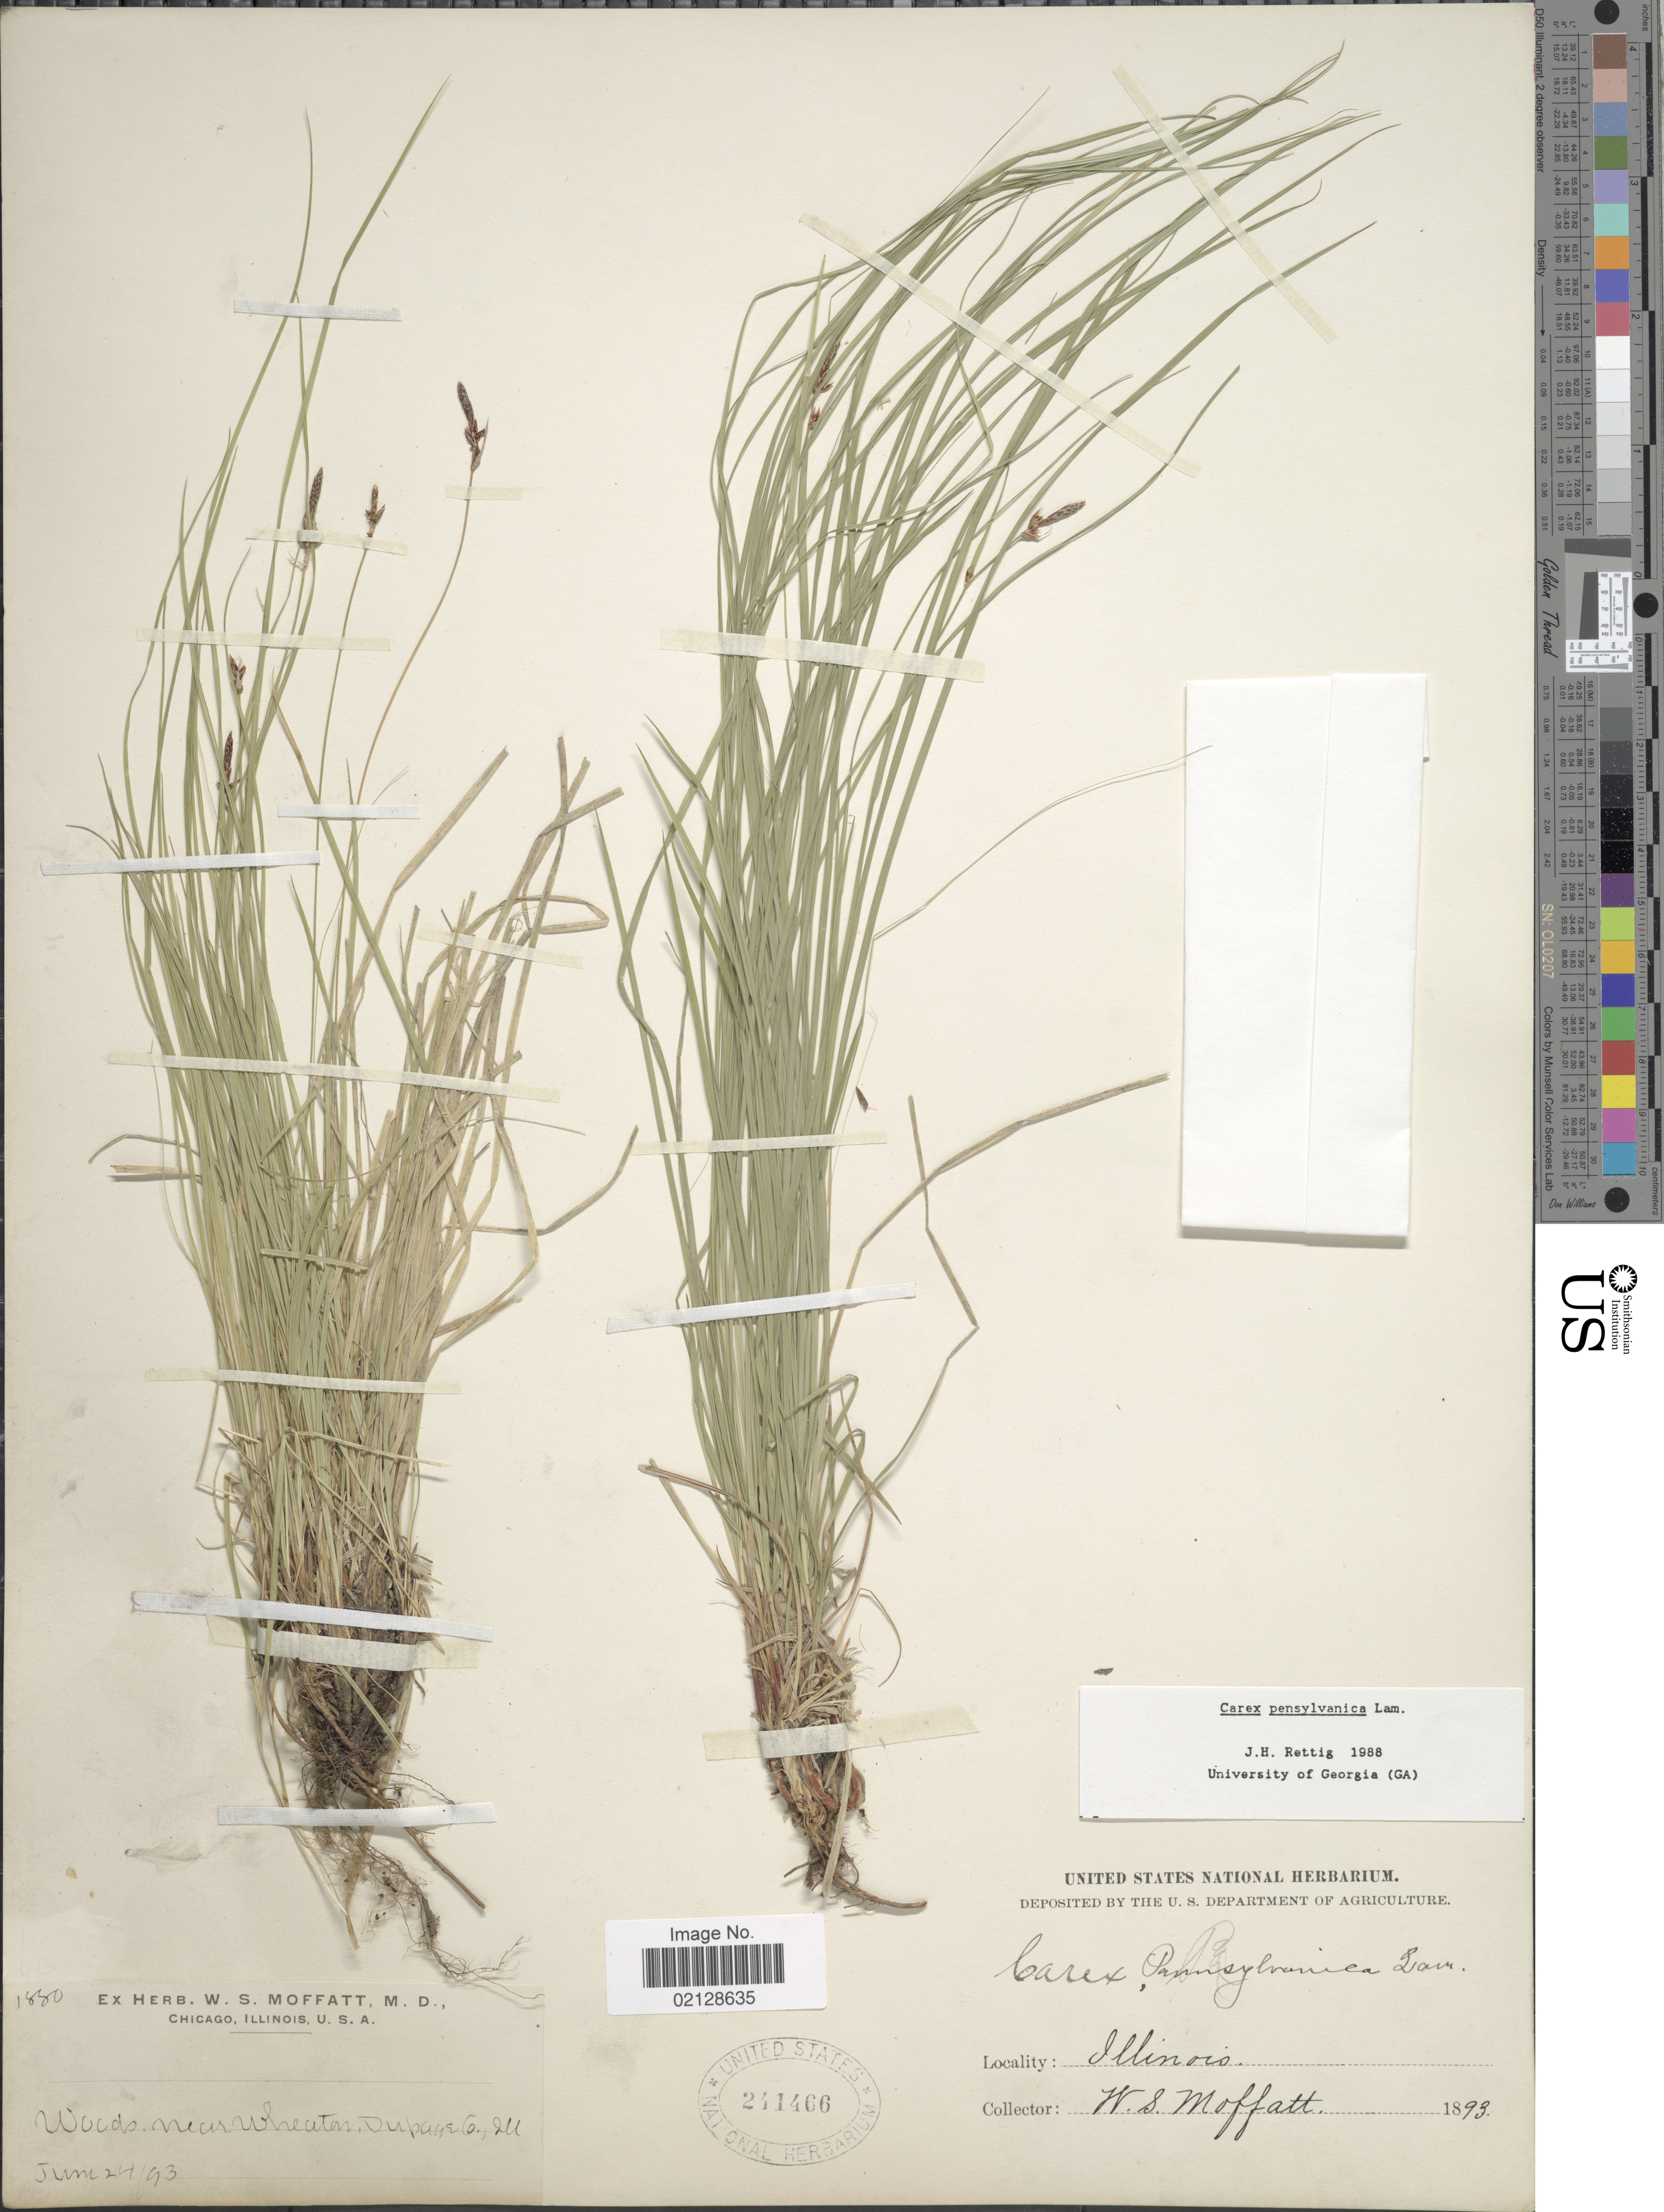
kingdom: Plantae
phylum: Tracheophyta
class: Liliopsida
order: Poales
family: Cyperaceae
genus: Carex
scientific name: Carex pensylvanica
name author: Lam.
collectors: W. Moffatt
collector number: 1880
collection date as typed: Transcribed d/m/y: 24/6/93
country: United States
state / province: Illinois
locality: Woods, near Wheaton, Dupage Co.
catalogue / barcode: US 241466